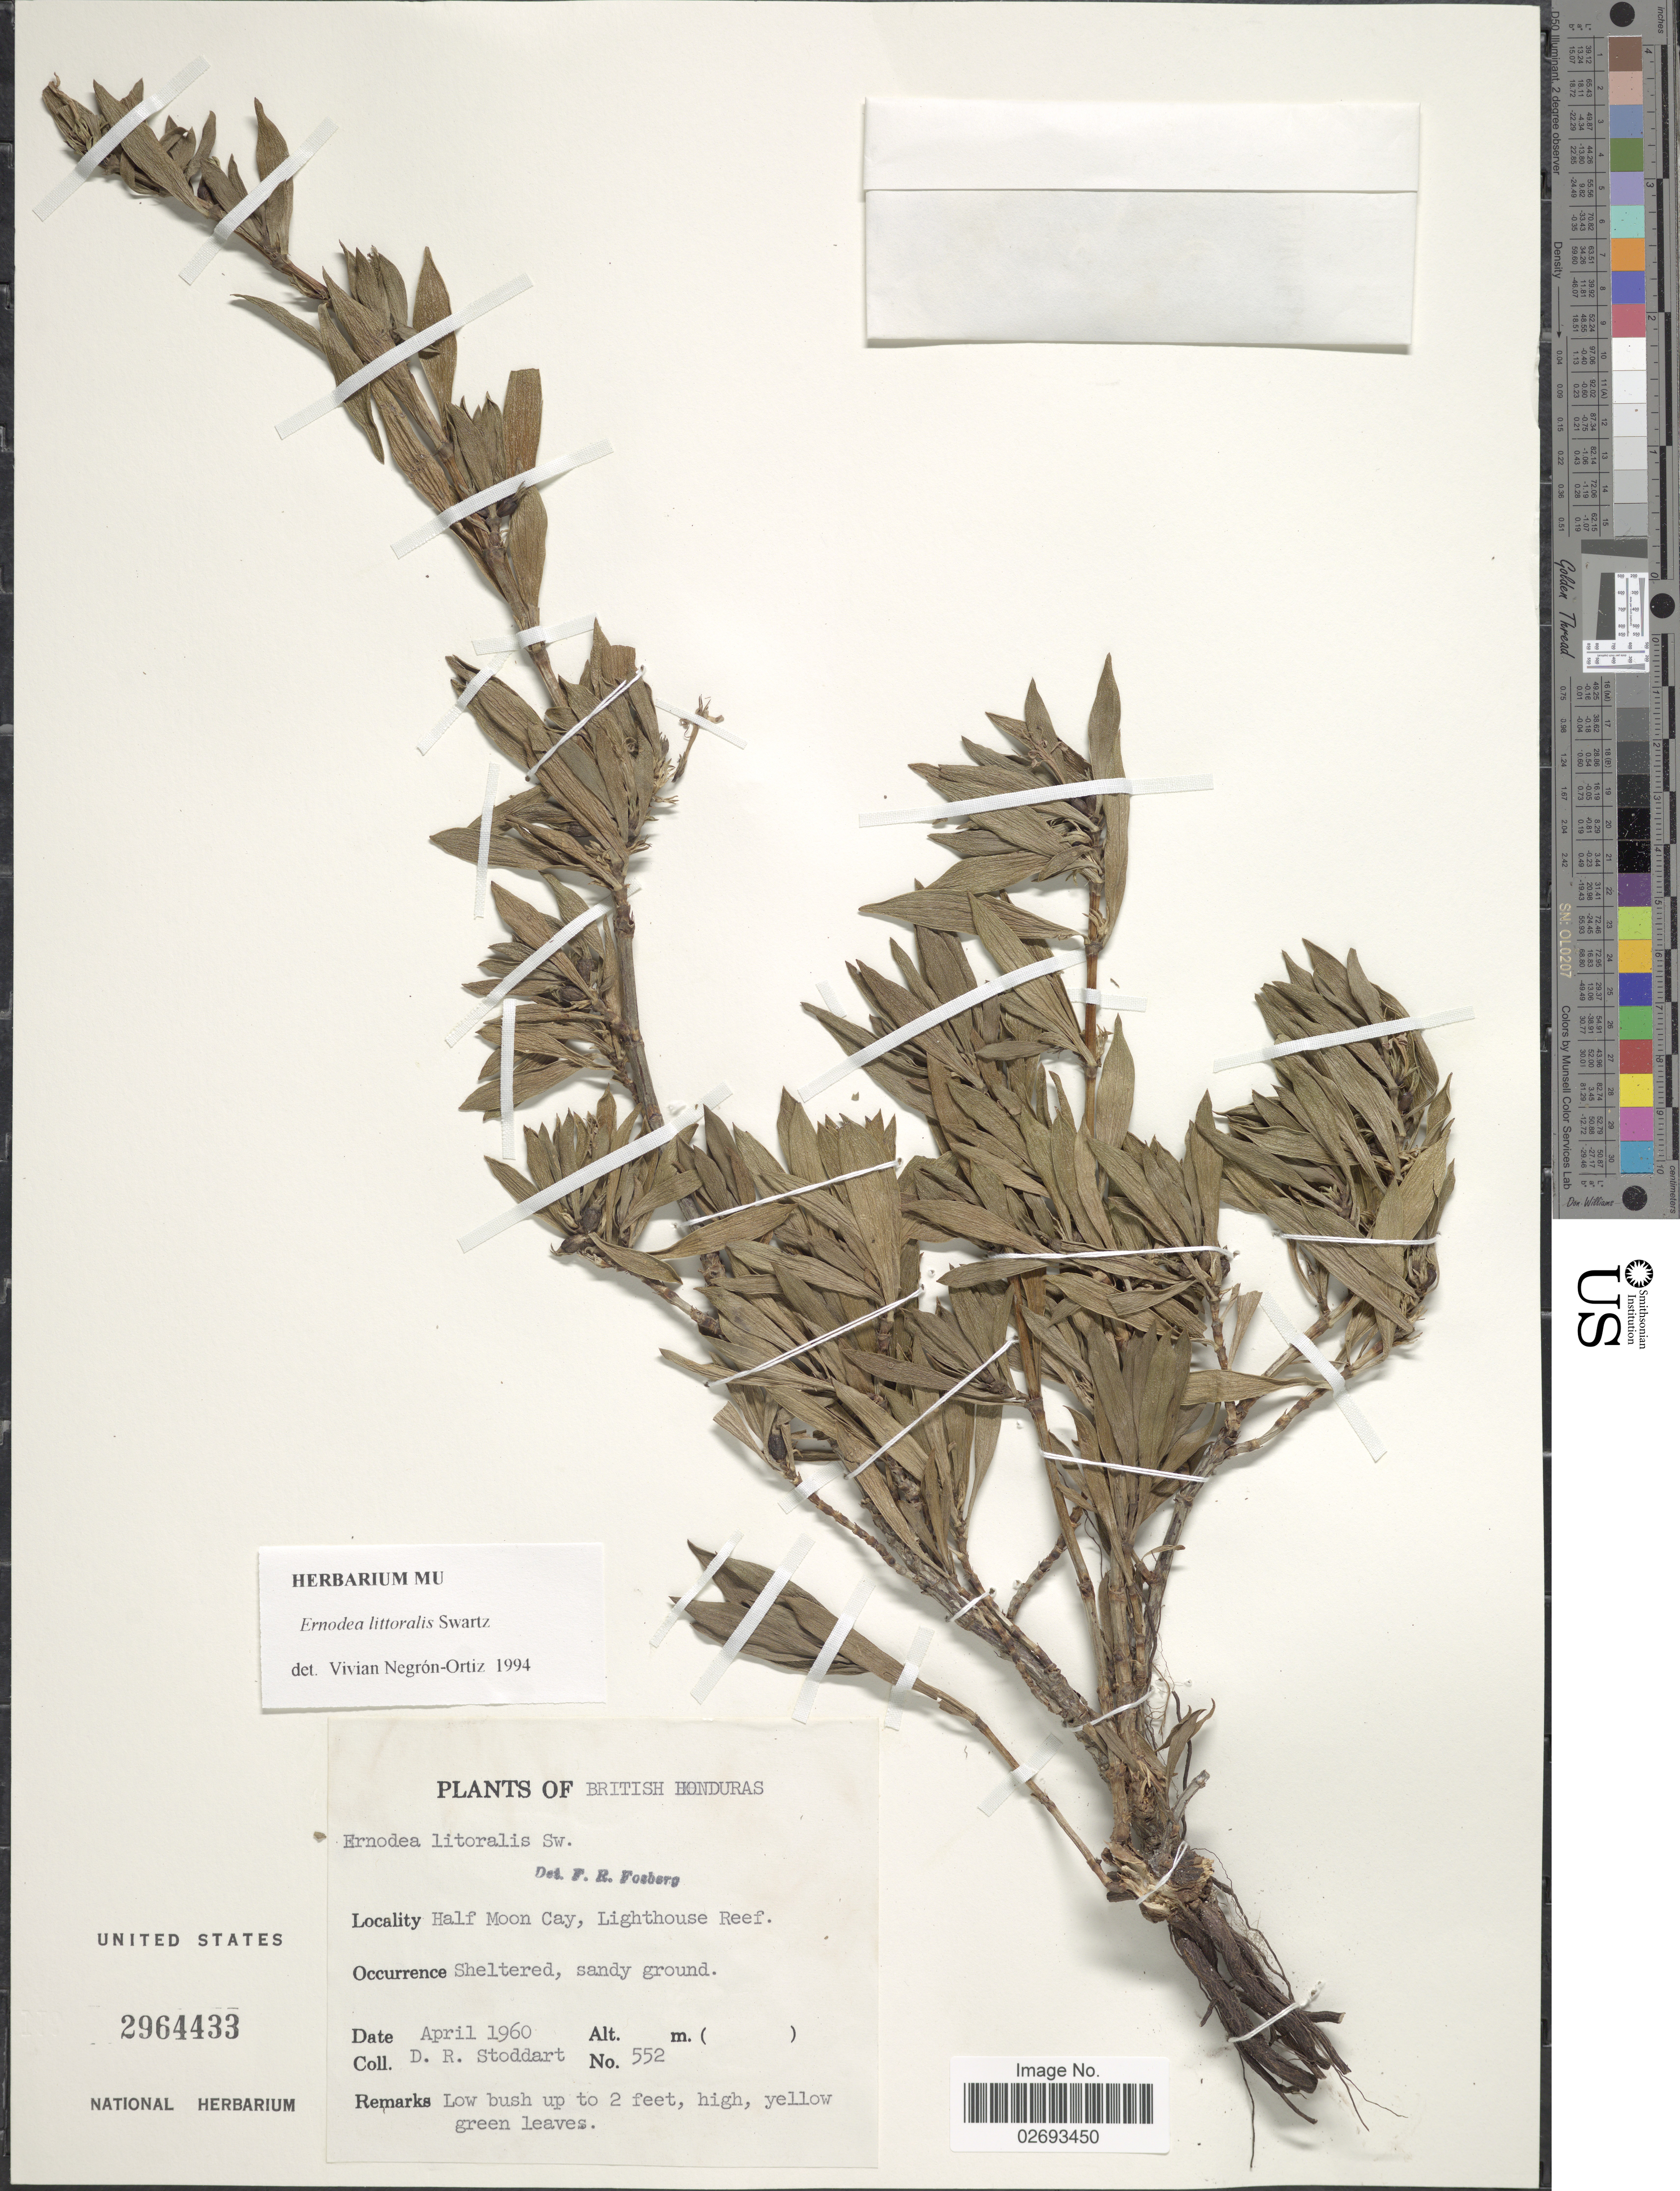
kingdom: Plantae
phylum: Tracheophyta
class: Magnoliopsida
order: Gentianales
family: Rubiaceae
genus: Ernodea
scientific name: Ernodea littoralis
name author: Sw.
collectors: D. R. Stoddart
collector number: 552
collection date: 1960-04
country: Belize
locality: British Honduras. Half Moon Cay, Lighthouse Reef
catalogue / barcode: US 2964433